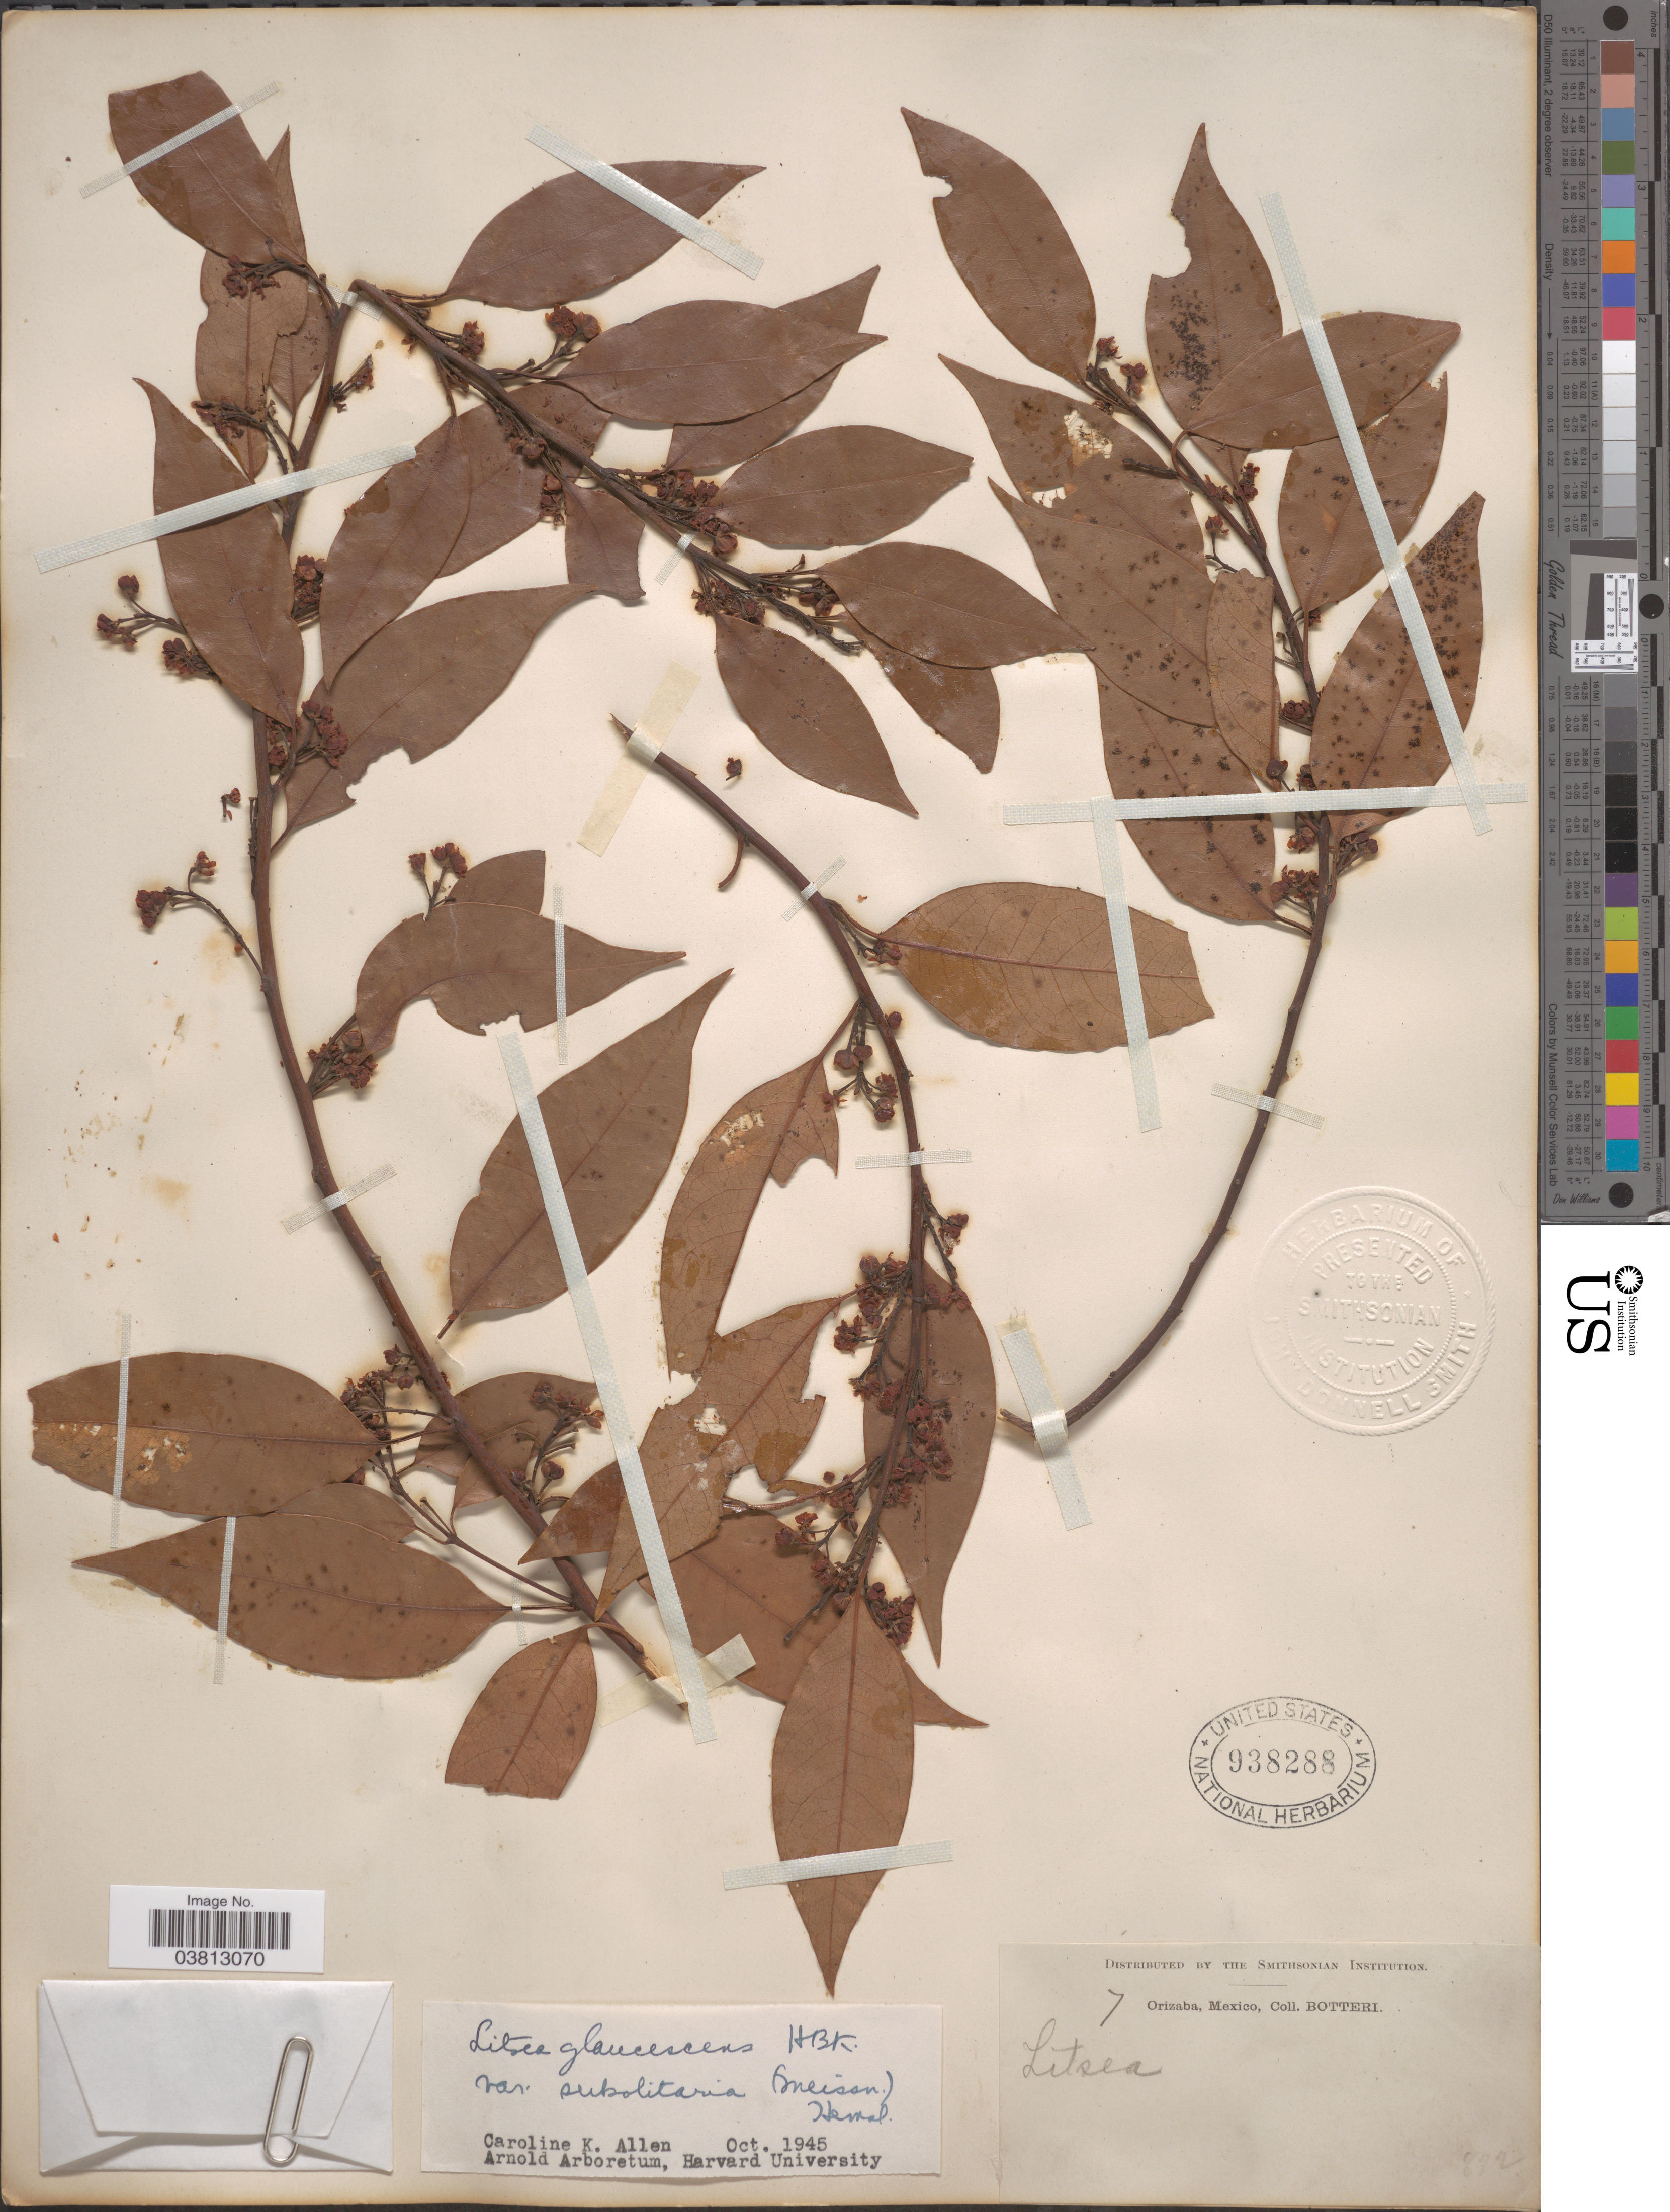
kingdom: Plantae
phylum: Tracheophyta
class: Magnoliopsida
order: Laurales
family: Lauraceae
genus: Litsea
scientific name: Litsea glaucescens var. subsolitaria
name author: Kunth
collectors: -. Botteri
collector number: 7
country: Mexico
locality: Orizaba.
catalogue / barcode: US 938288